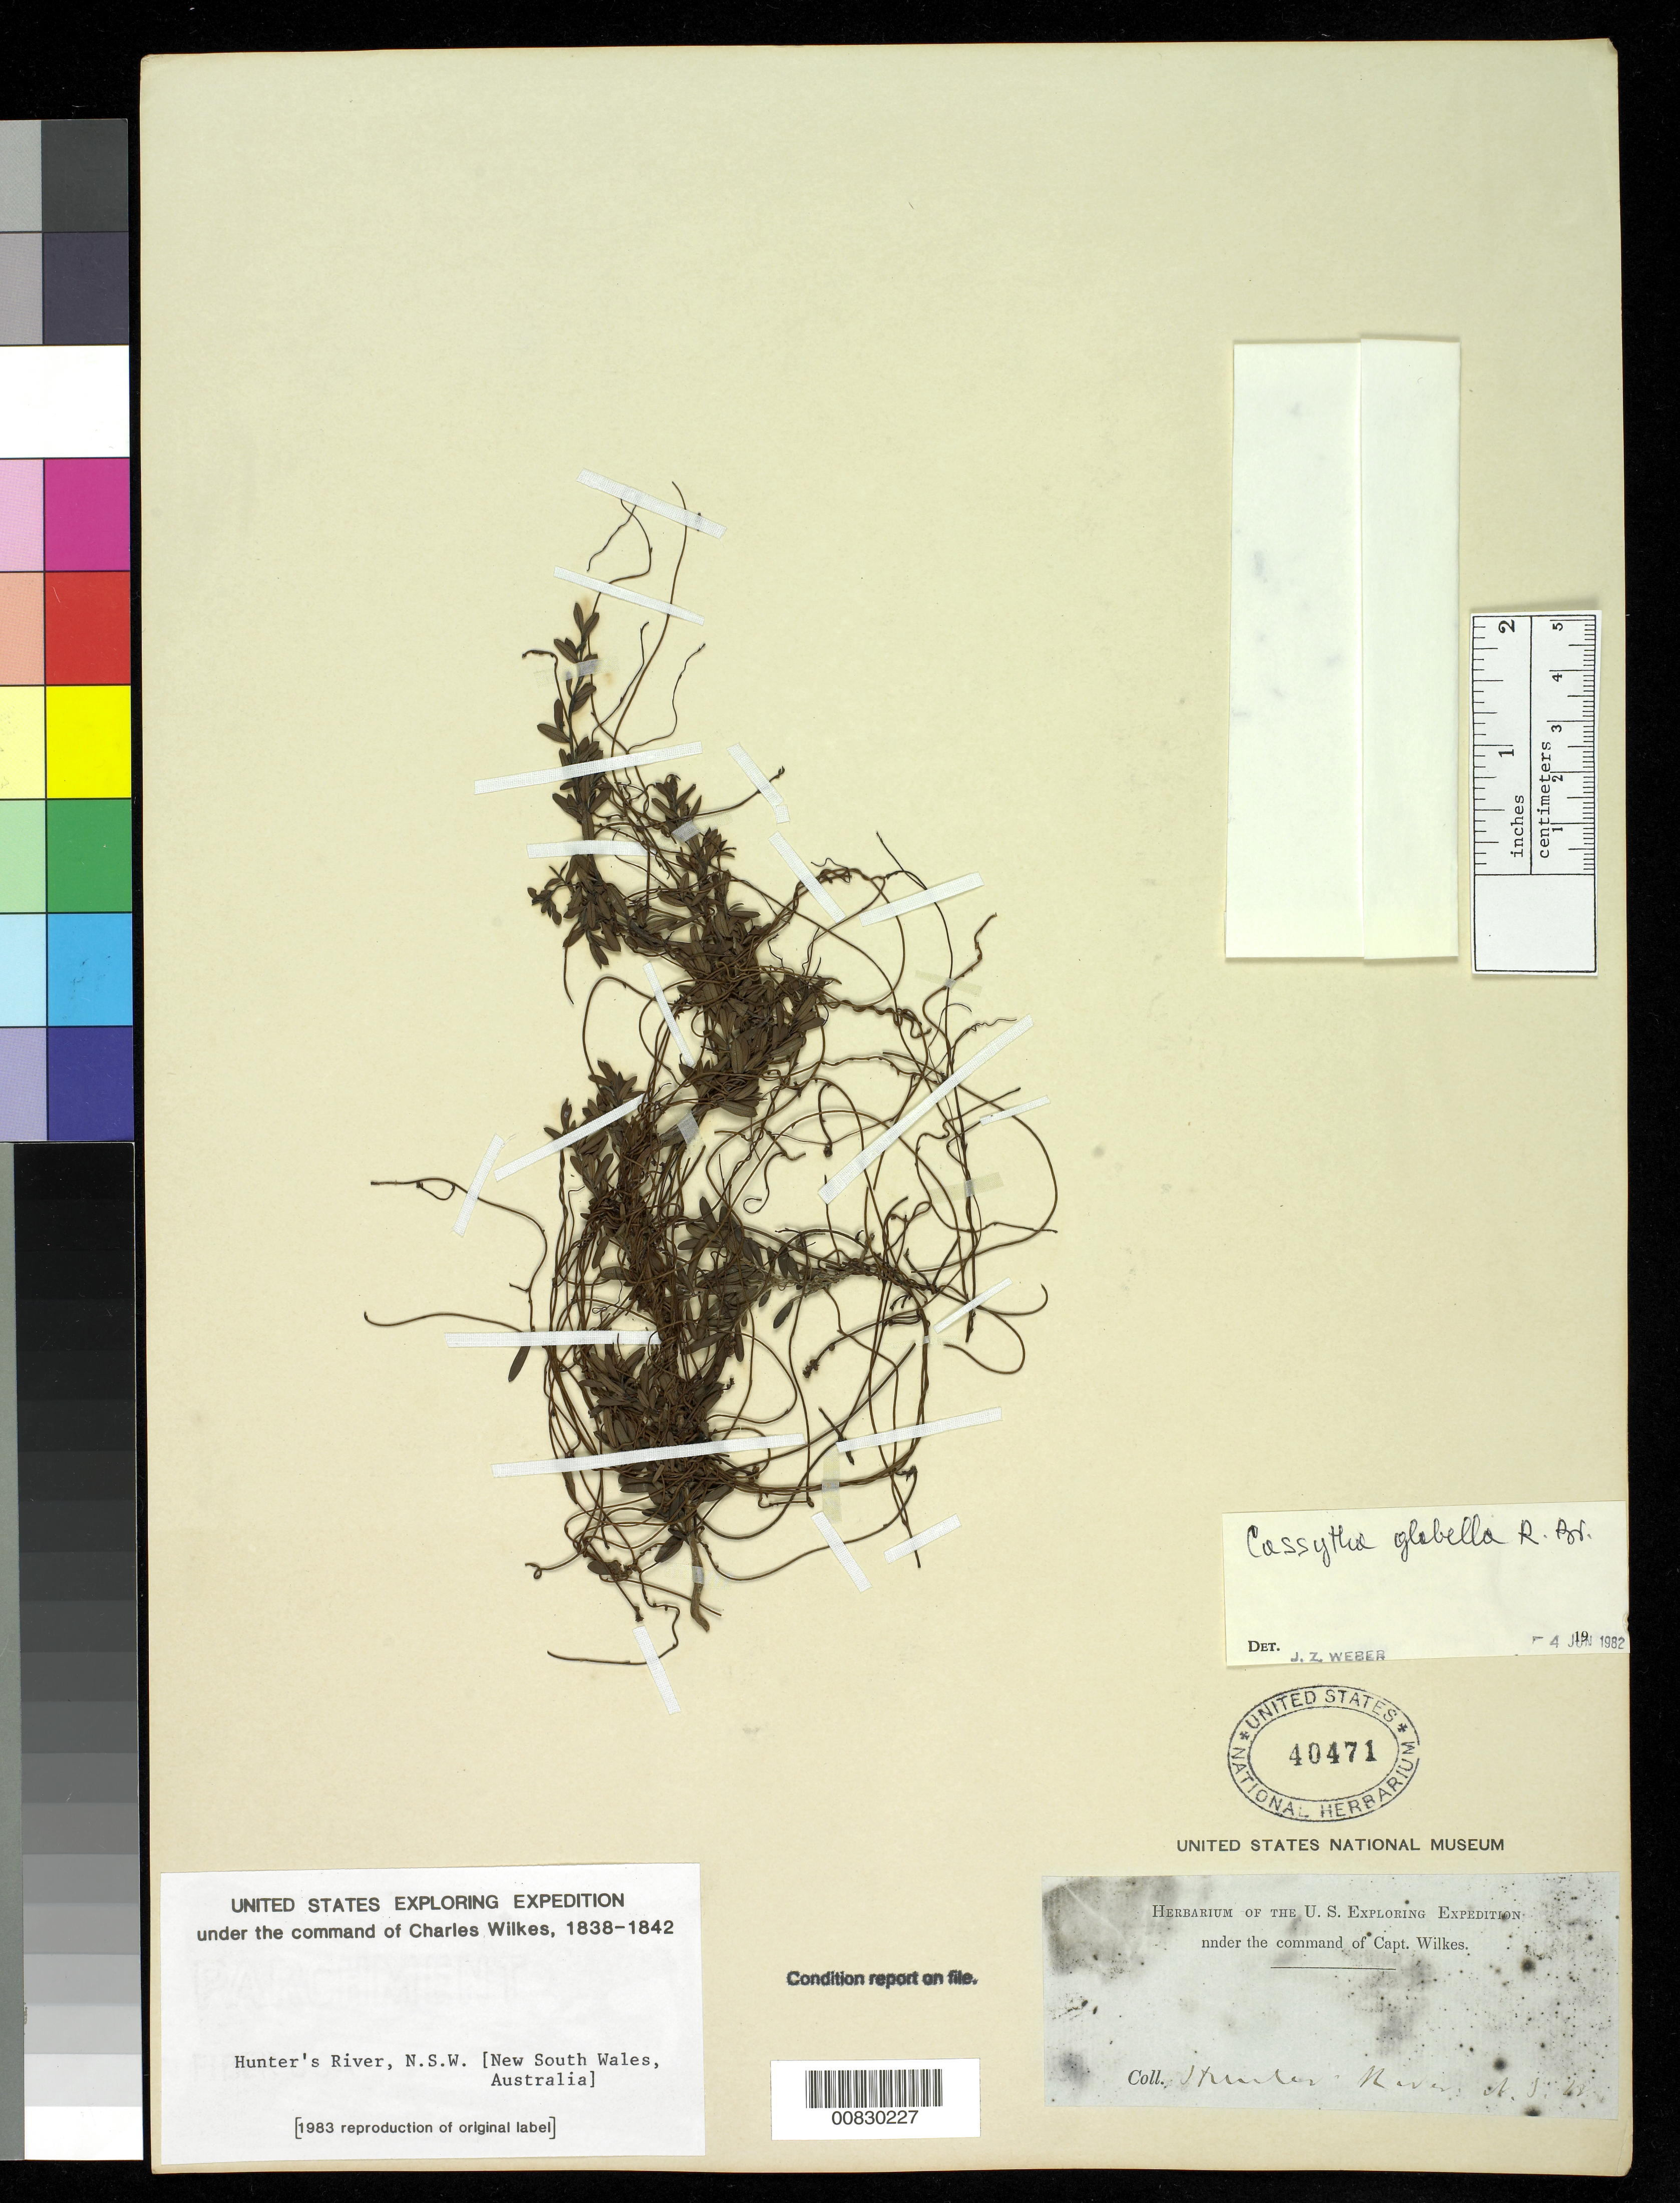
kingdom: Plantae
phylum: Tracheophyta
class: Magnoliopsida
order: Laurales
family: Lauraceae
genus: Cassytha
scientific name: Cassytha glabella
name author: R. Br.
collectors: Wilkes Explor. Exped.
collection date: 1838/1842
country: Australia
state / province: New South Wales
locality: Hunter's River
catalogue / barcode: US 40471